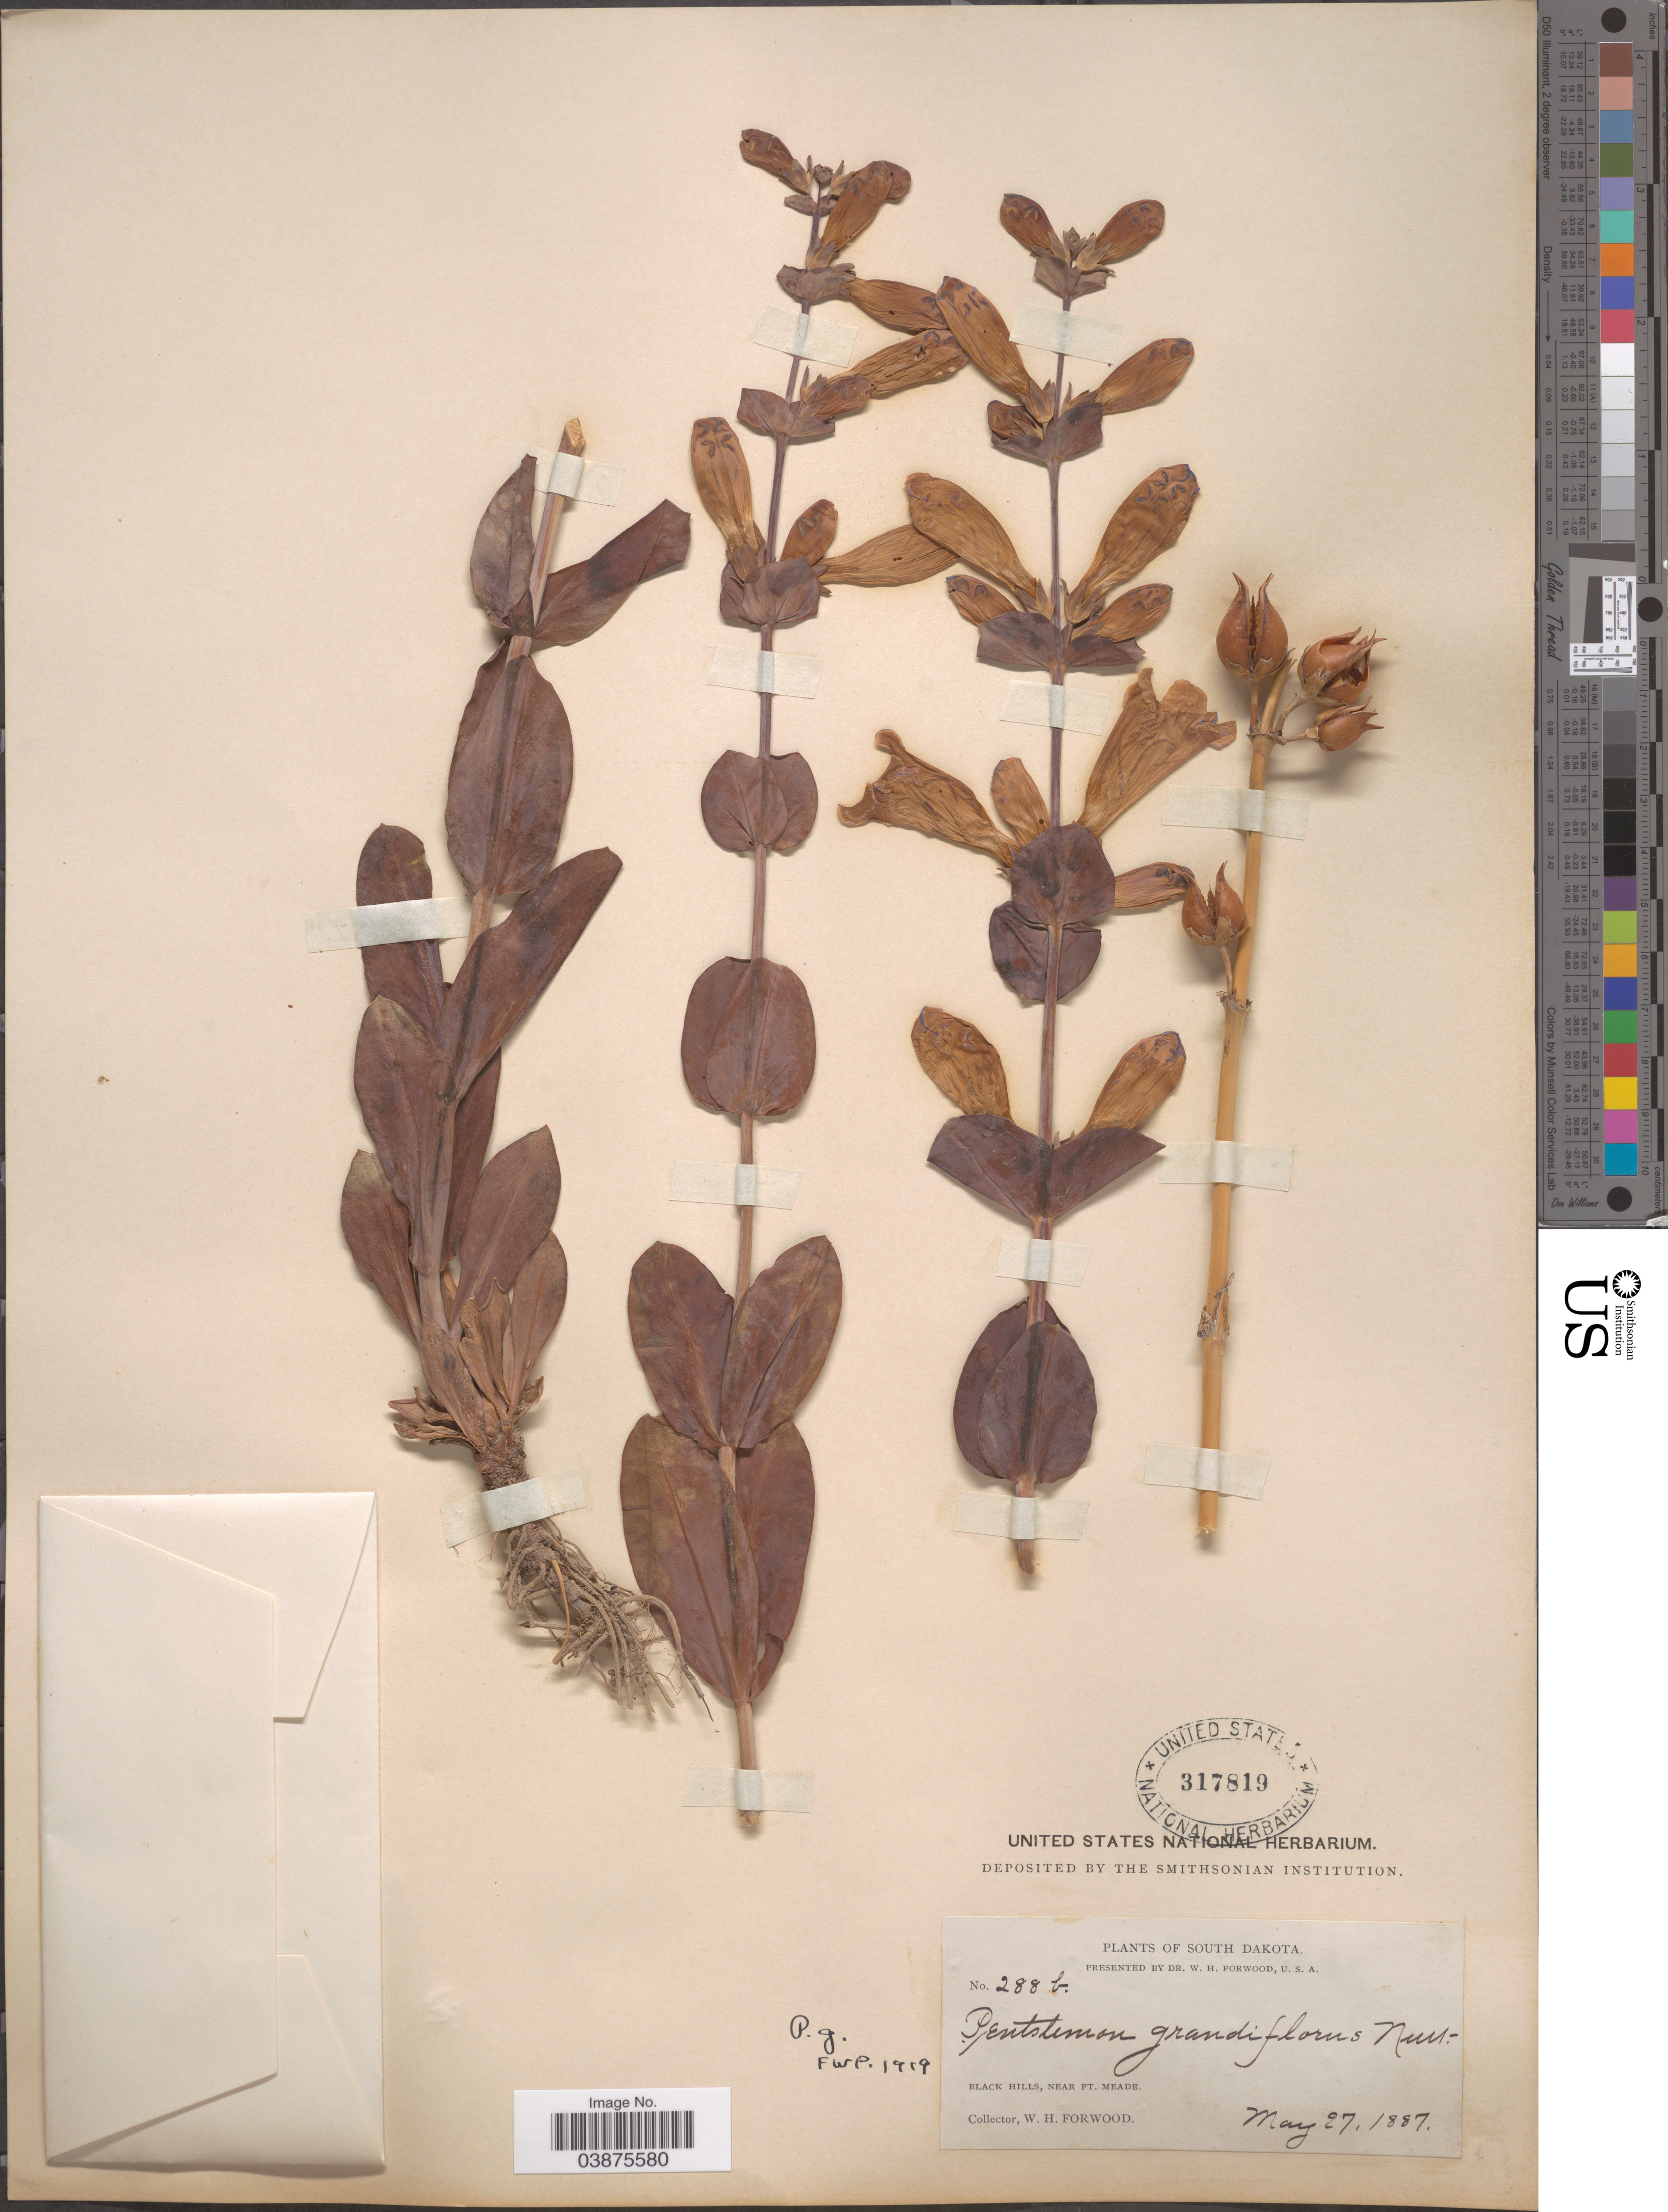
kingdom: Plantae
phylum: Tracheophyta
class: Magnoliopsida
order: Lamiales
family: Plantaginaceae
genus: Penstemon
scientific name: Penstemon grandiflorus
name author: Nutt.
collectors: W. Forwood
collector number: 288b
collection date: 1887-05-27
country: United States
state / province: South Dakota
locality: Black Hills, near Ft. Meade.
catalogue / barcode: US 317819